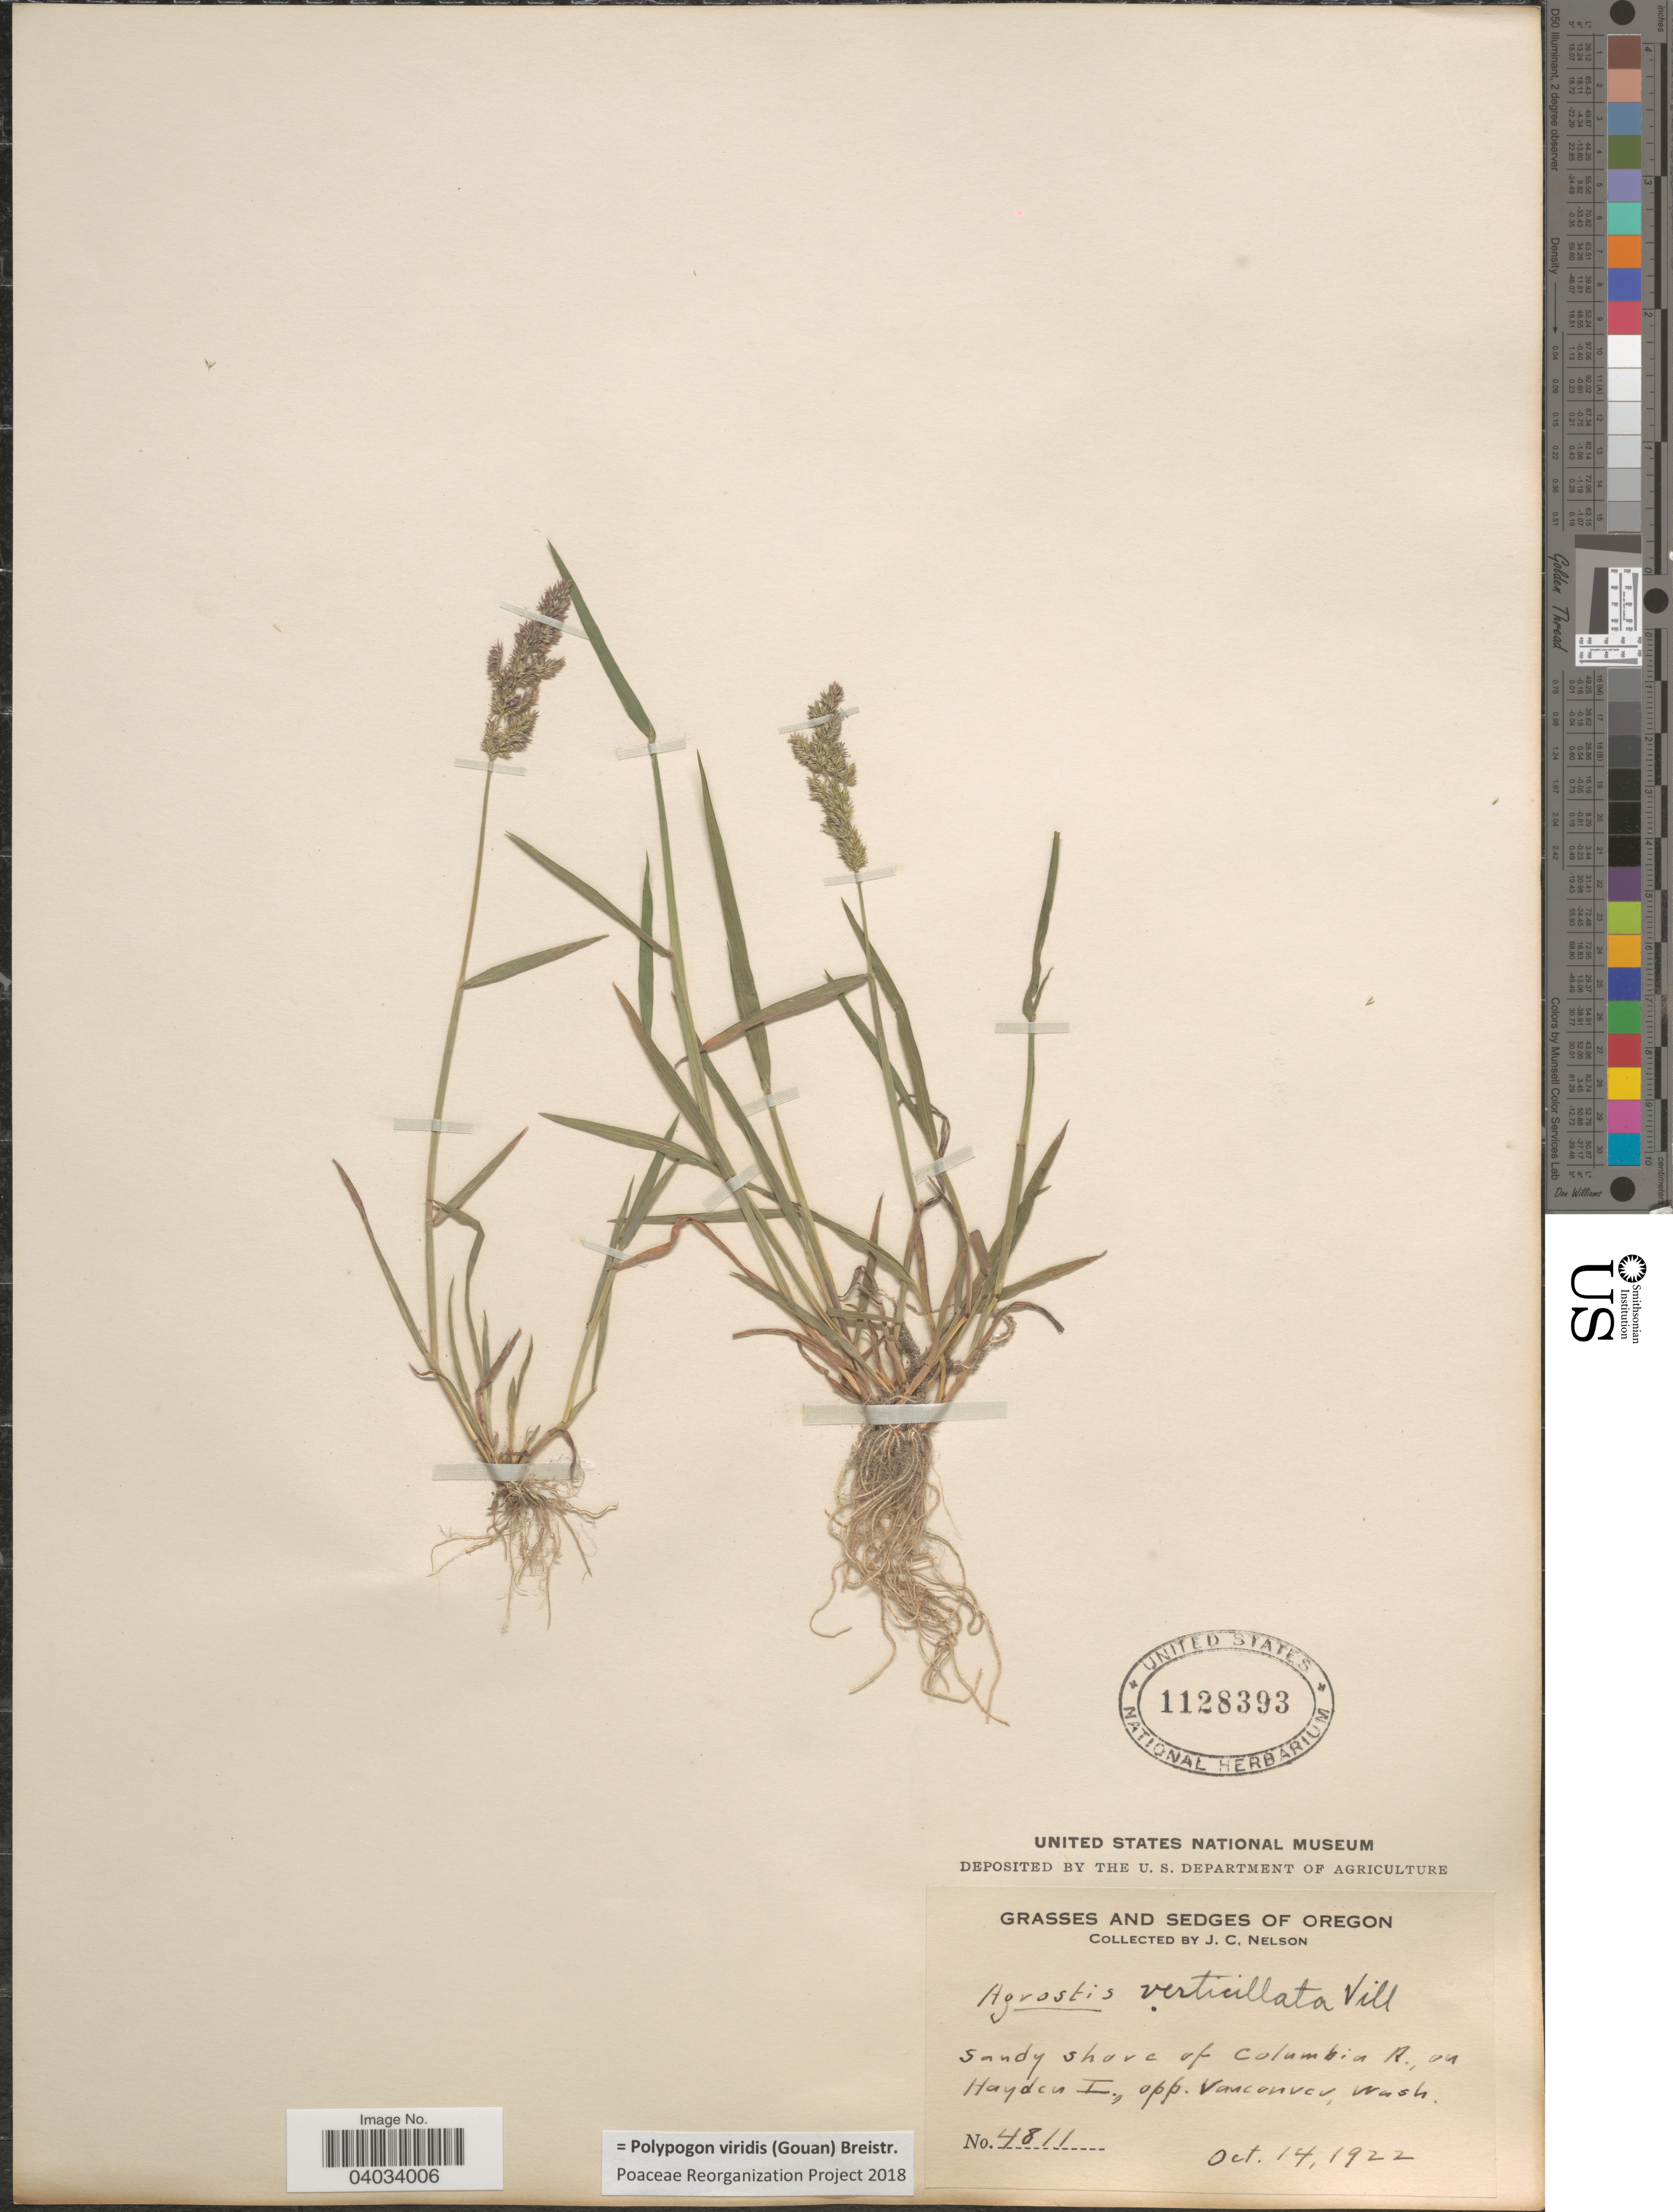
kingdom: Plantae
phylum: Tracheophyta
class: Liliopsida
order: Poales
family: Poaceae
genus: Polypogon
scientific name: Polypogon viridis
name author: (Gouan) Breistroffer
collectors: J. C. Nelson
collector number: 4811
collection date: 1922-10-14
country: United States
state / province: Oregon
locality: Sandy shore of Columbia R., on Hayden I., opp. Vancouver, Wash.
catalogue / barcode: US 1128393